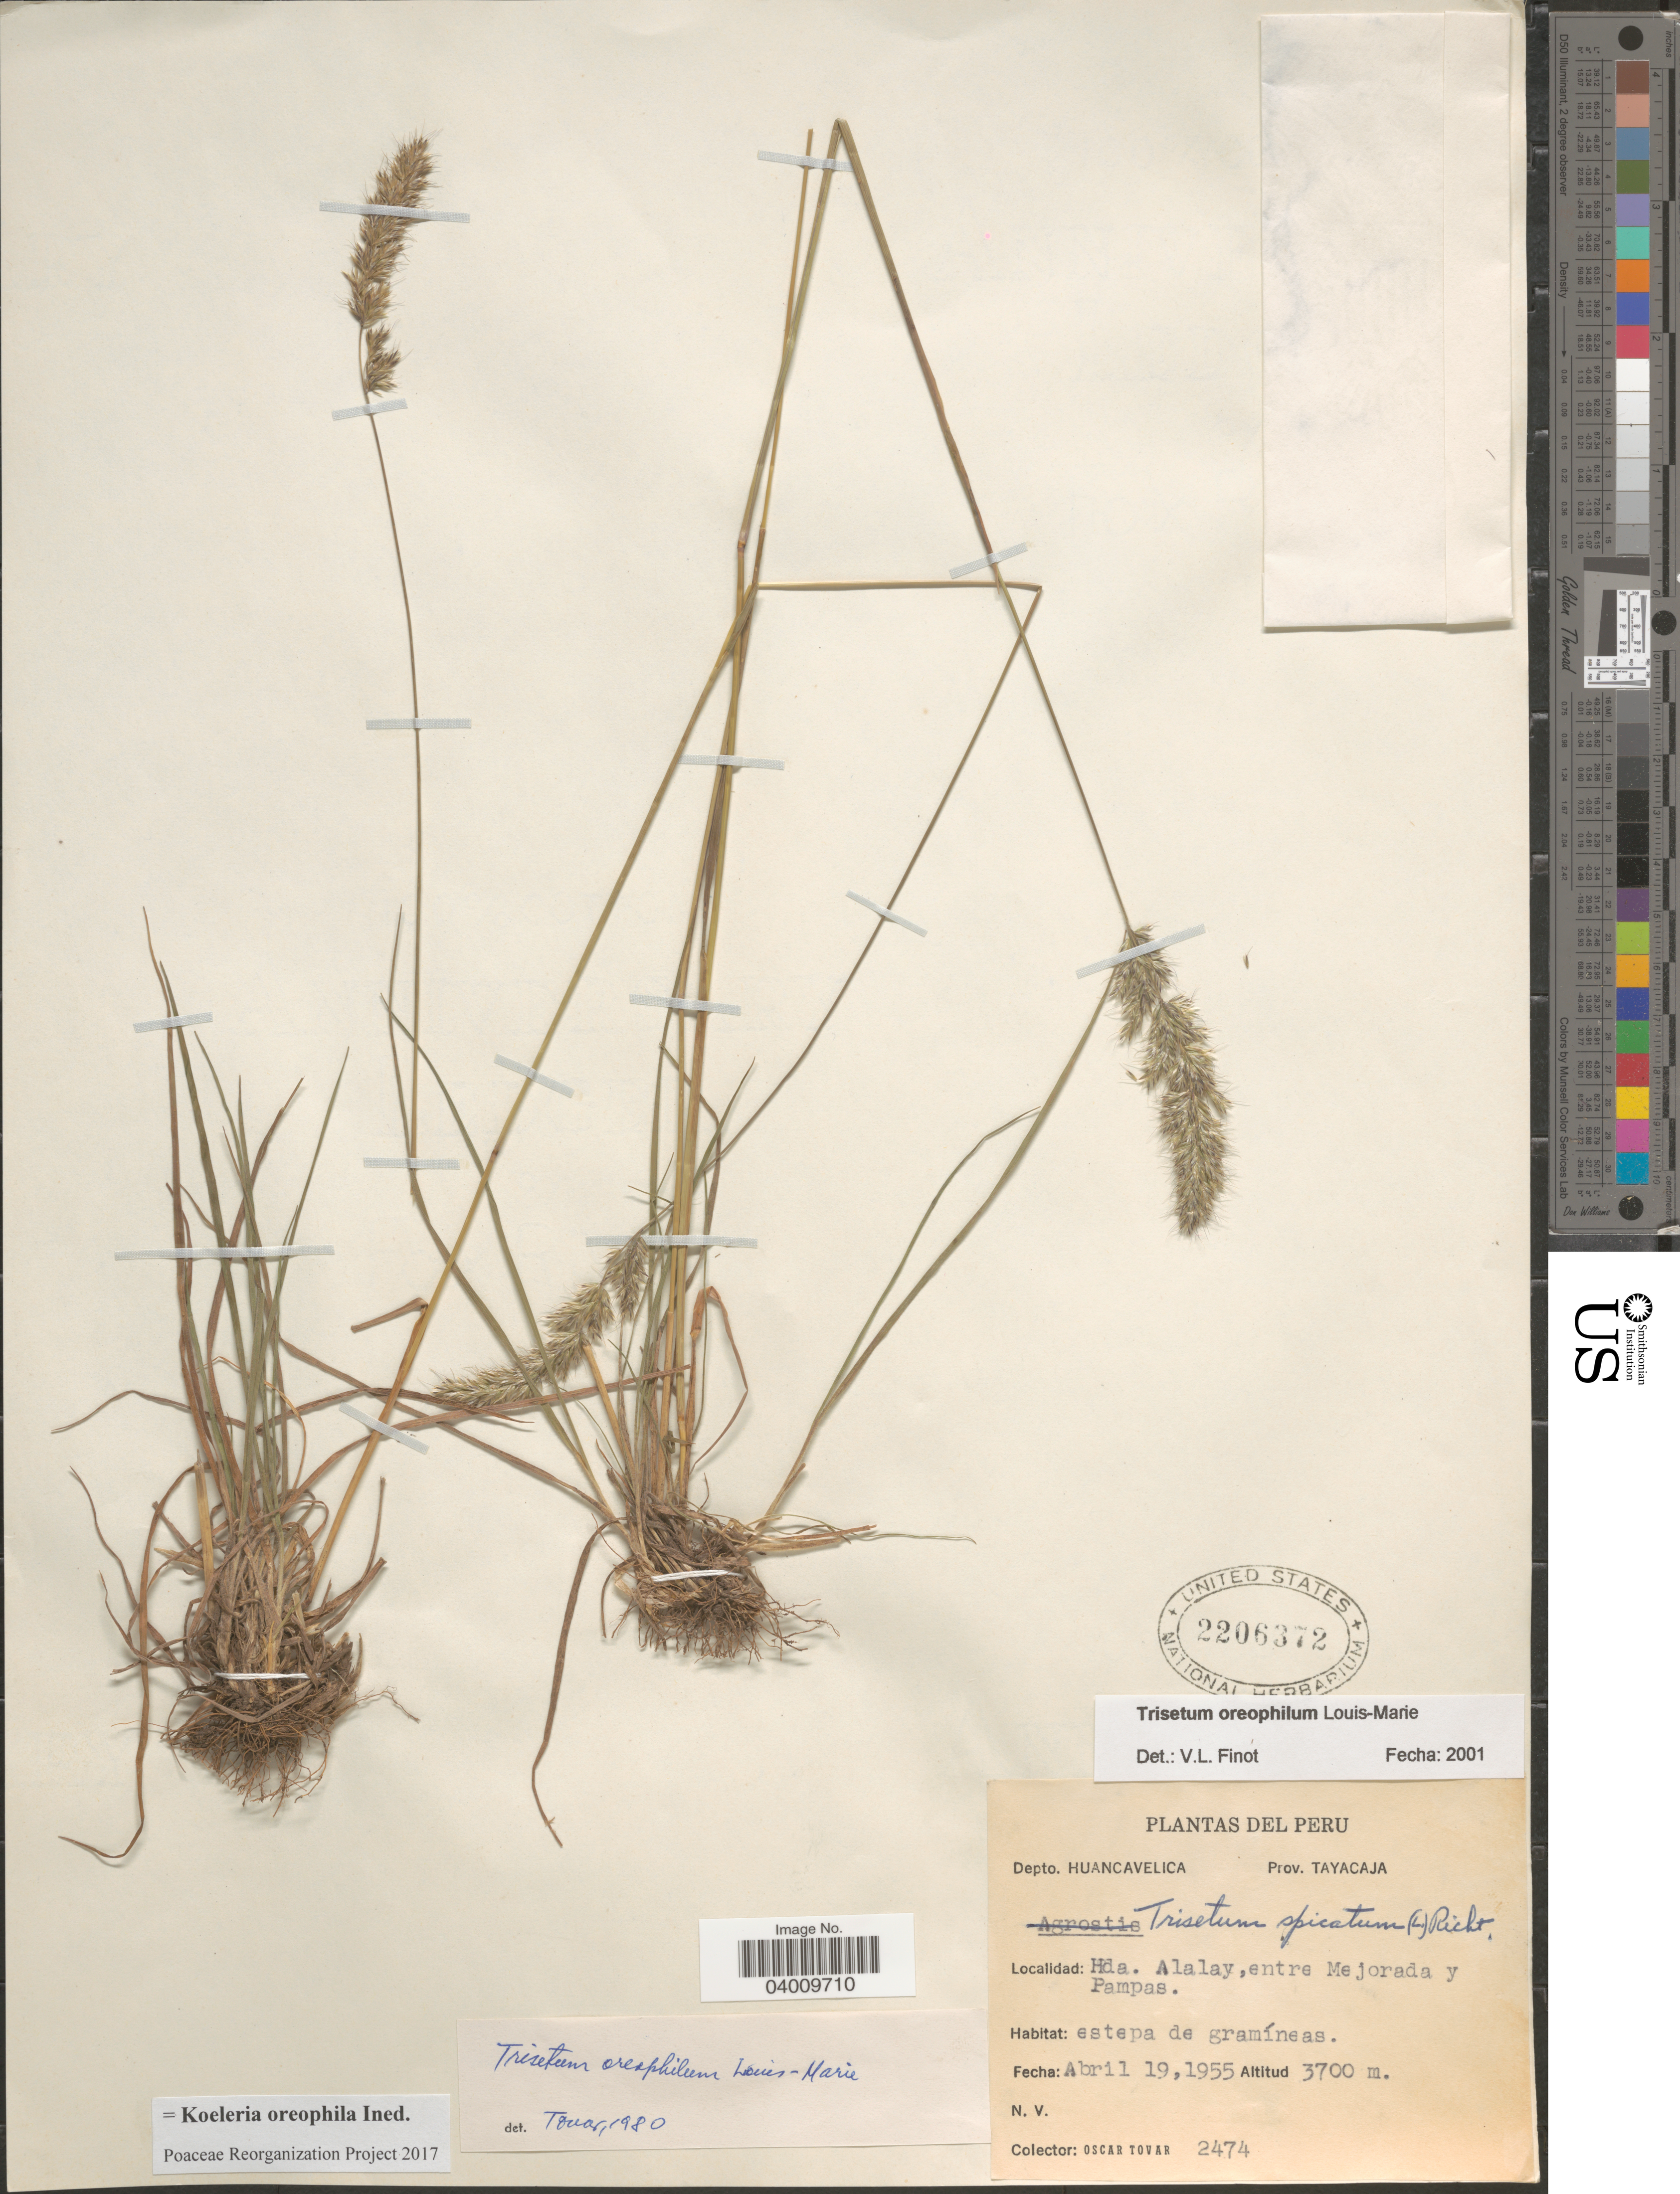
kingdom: Plantae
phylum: Tracheophyta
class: Liliopsida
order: Poales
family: Poaceae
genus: Koeleria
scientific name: Koeleria oreophila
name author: (Louis-Marie) Barberá et al.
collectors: Ó. Tovar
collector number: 2474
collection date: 1955-04-19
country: Peru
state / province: Huancavelica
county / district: Tayacaja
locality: Depto. Huancavelica. Prov. Tayacaja. Hda. Alalay,entre Mejorada y Pampas.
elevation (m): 3700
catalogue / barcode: US 2206372